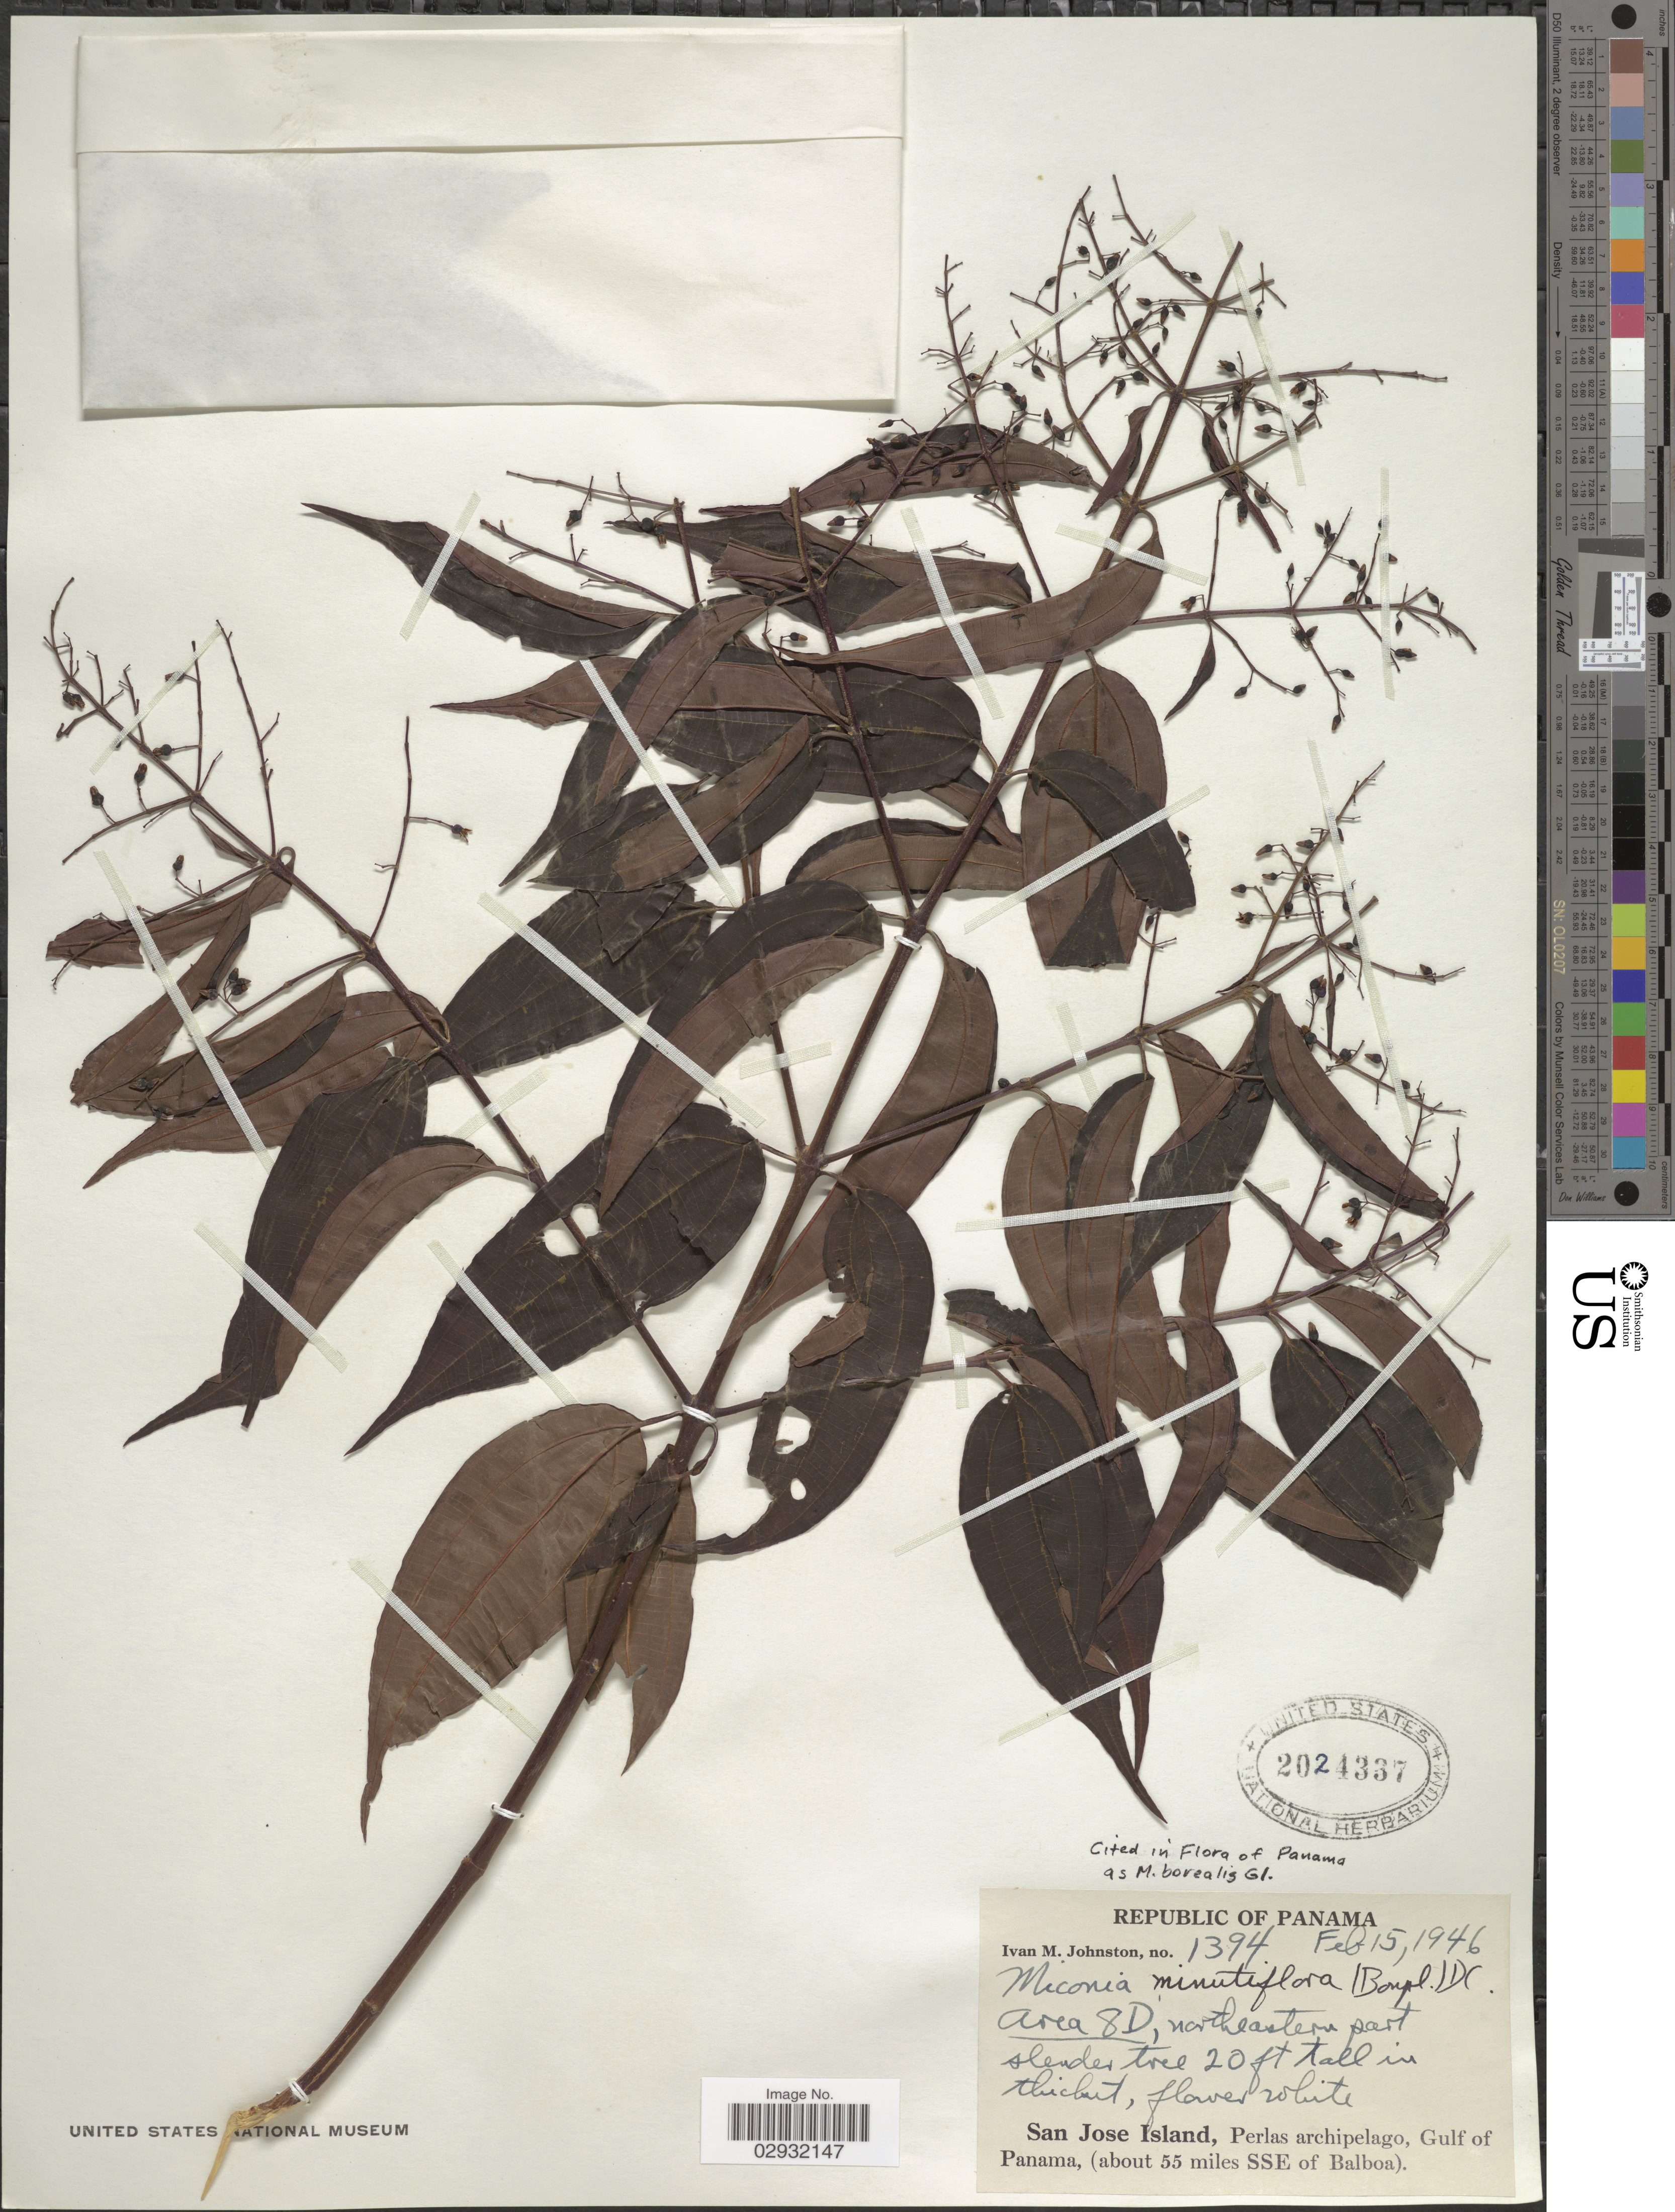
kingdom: Plantae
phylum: Tracheophyta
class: Magnoliopsida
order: Myrtales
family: Melastomataceae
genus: Miconia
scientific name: Miconia borealis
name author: Gleason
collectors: I.M. Johnston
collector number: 1394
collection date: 1946-02-15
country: Panama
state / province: Panamá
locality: Republic of Panama, San Jose Island, Perlas archipelago, Gulf of Panama, (about 55 miles SSE of Balboa), Area 8 D, northeastern part.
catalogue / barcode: US 2024337